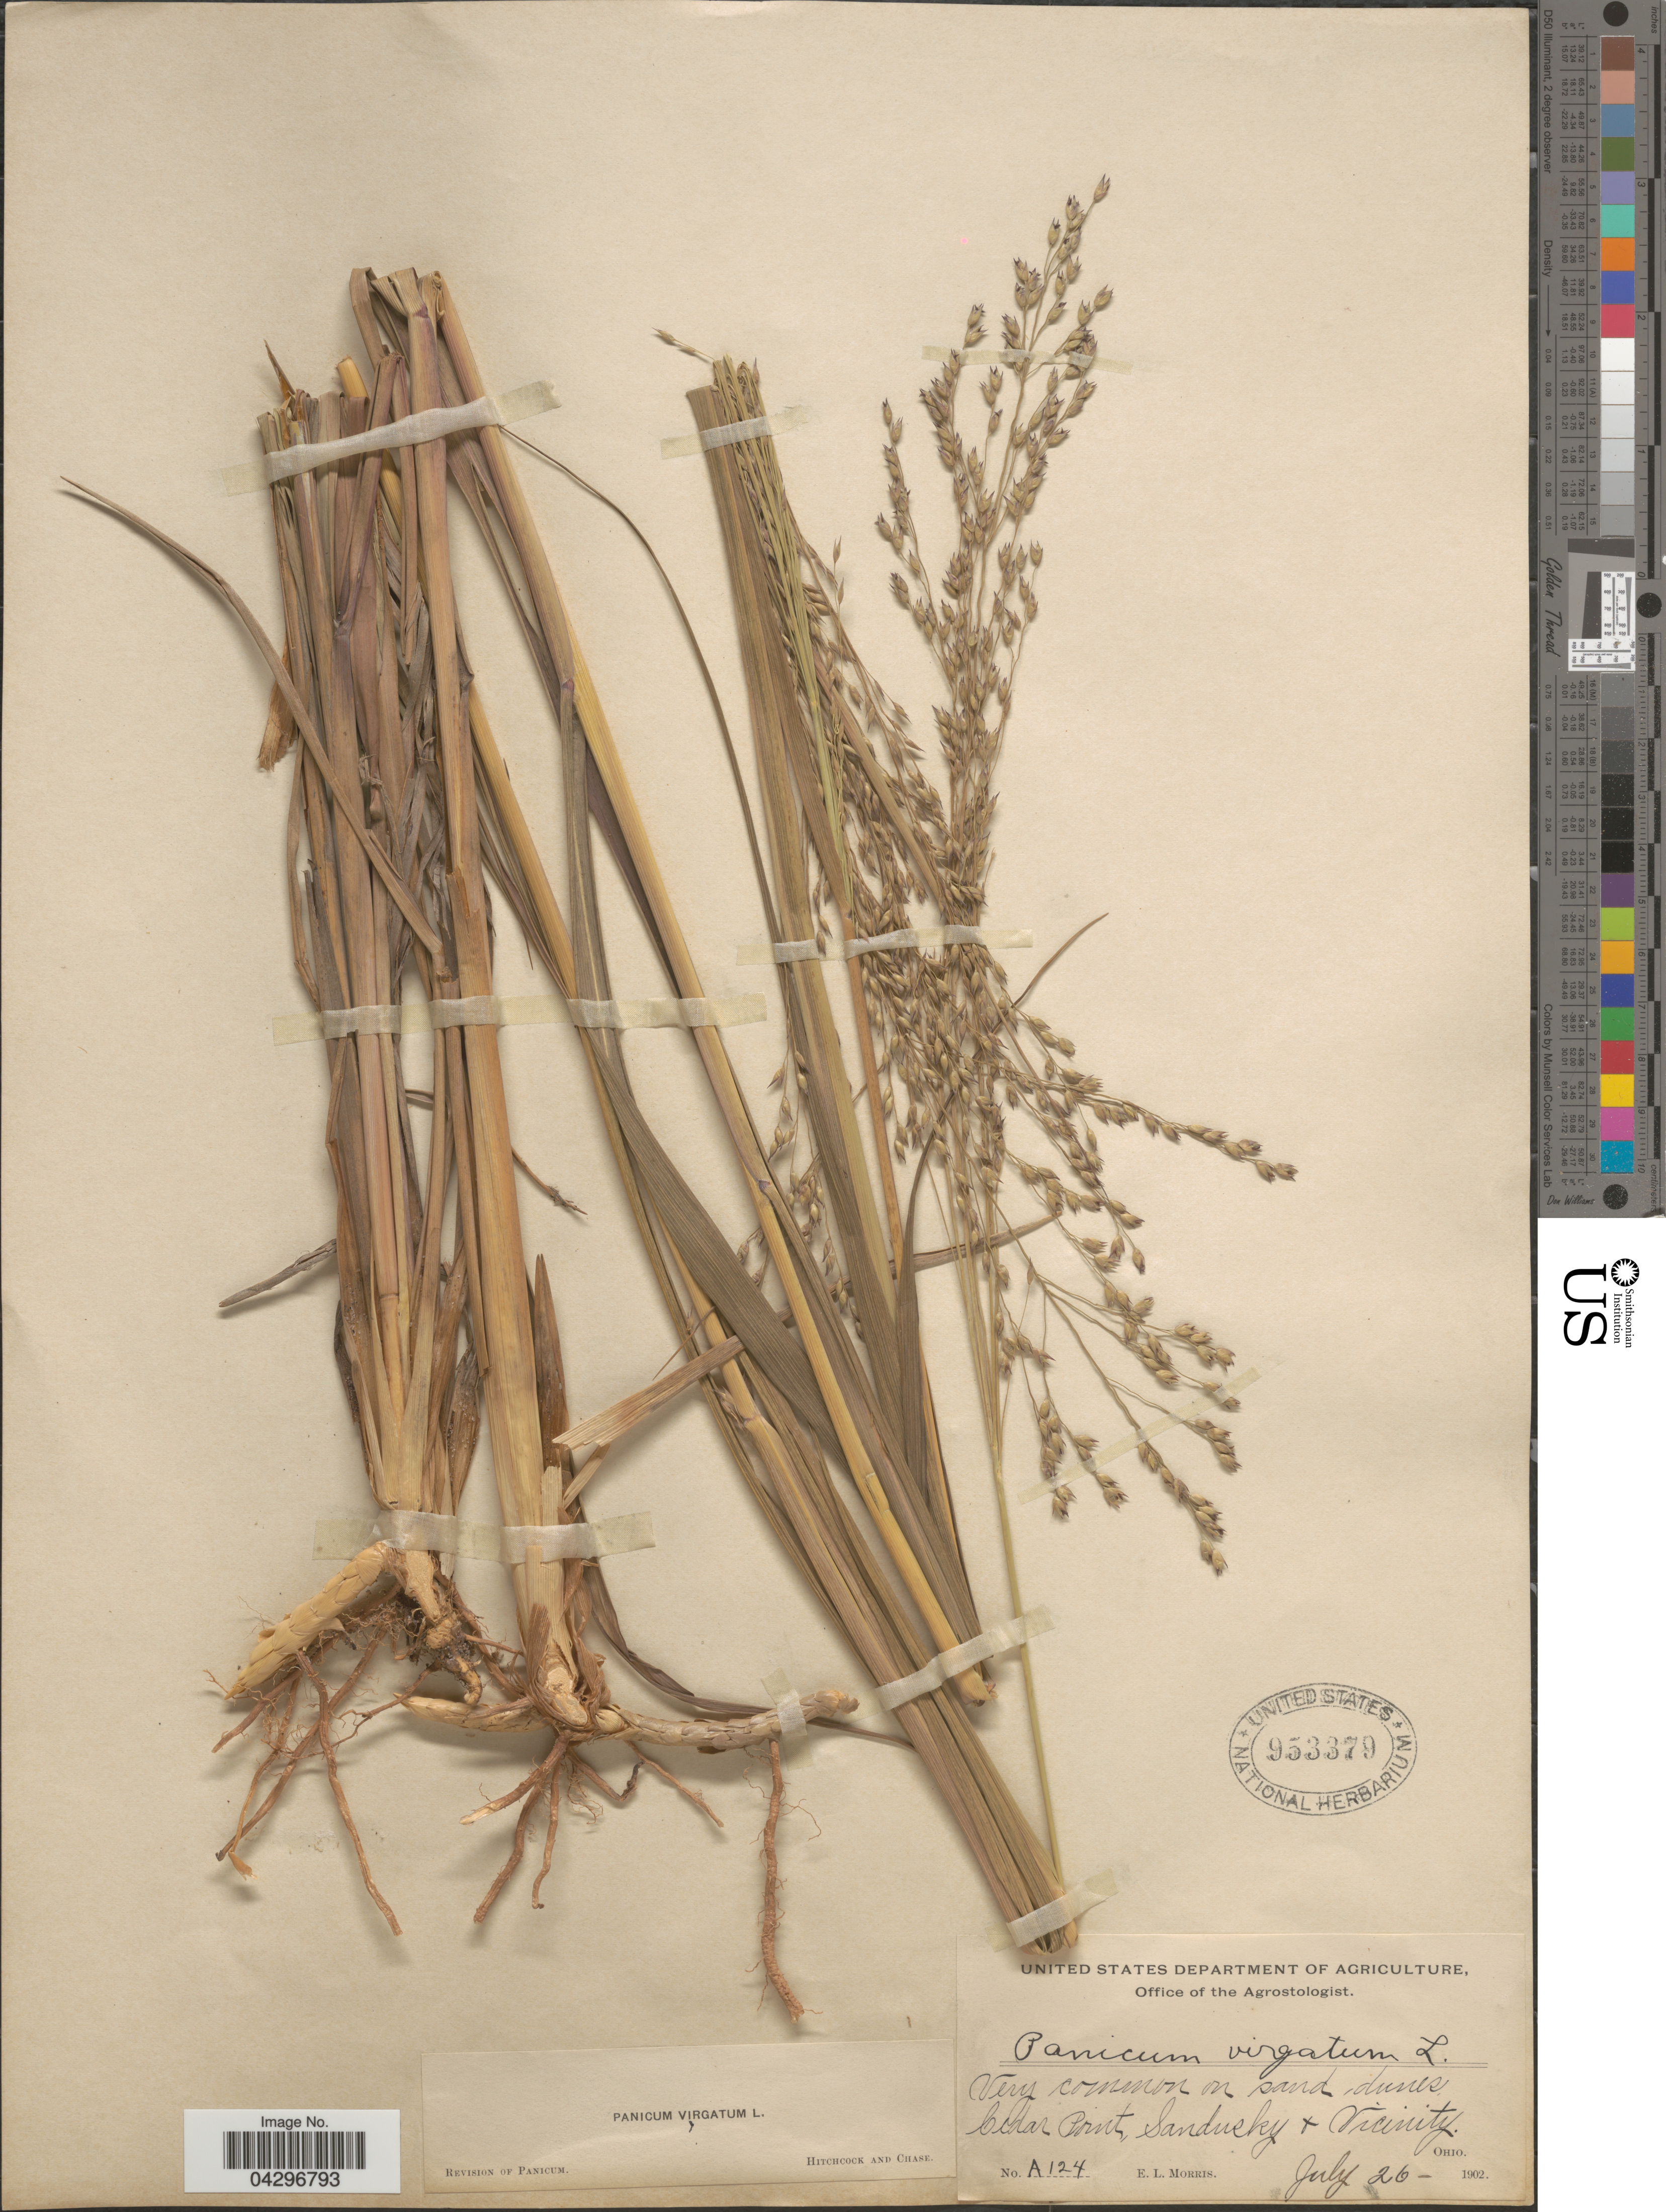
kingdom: Plantae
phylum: Tracheophyta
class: Liliopsida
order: Poales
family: Poaceae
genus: Panicum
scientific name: Panicum virgatum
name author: L.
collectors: E. Morris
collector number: A124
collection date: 1902-07-26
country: United States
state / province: Ohio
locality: Cedar Point, Sandusky & Vicinity.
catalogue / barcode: US 953379